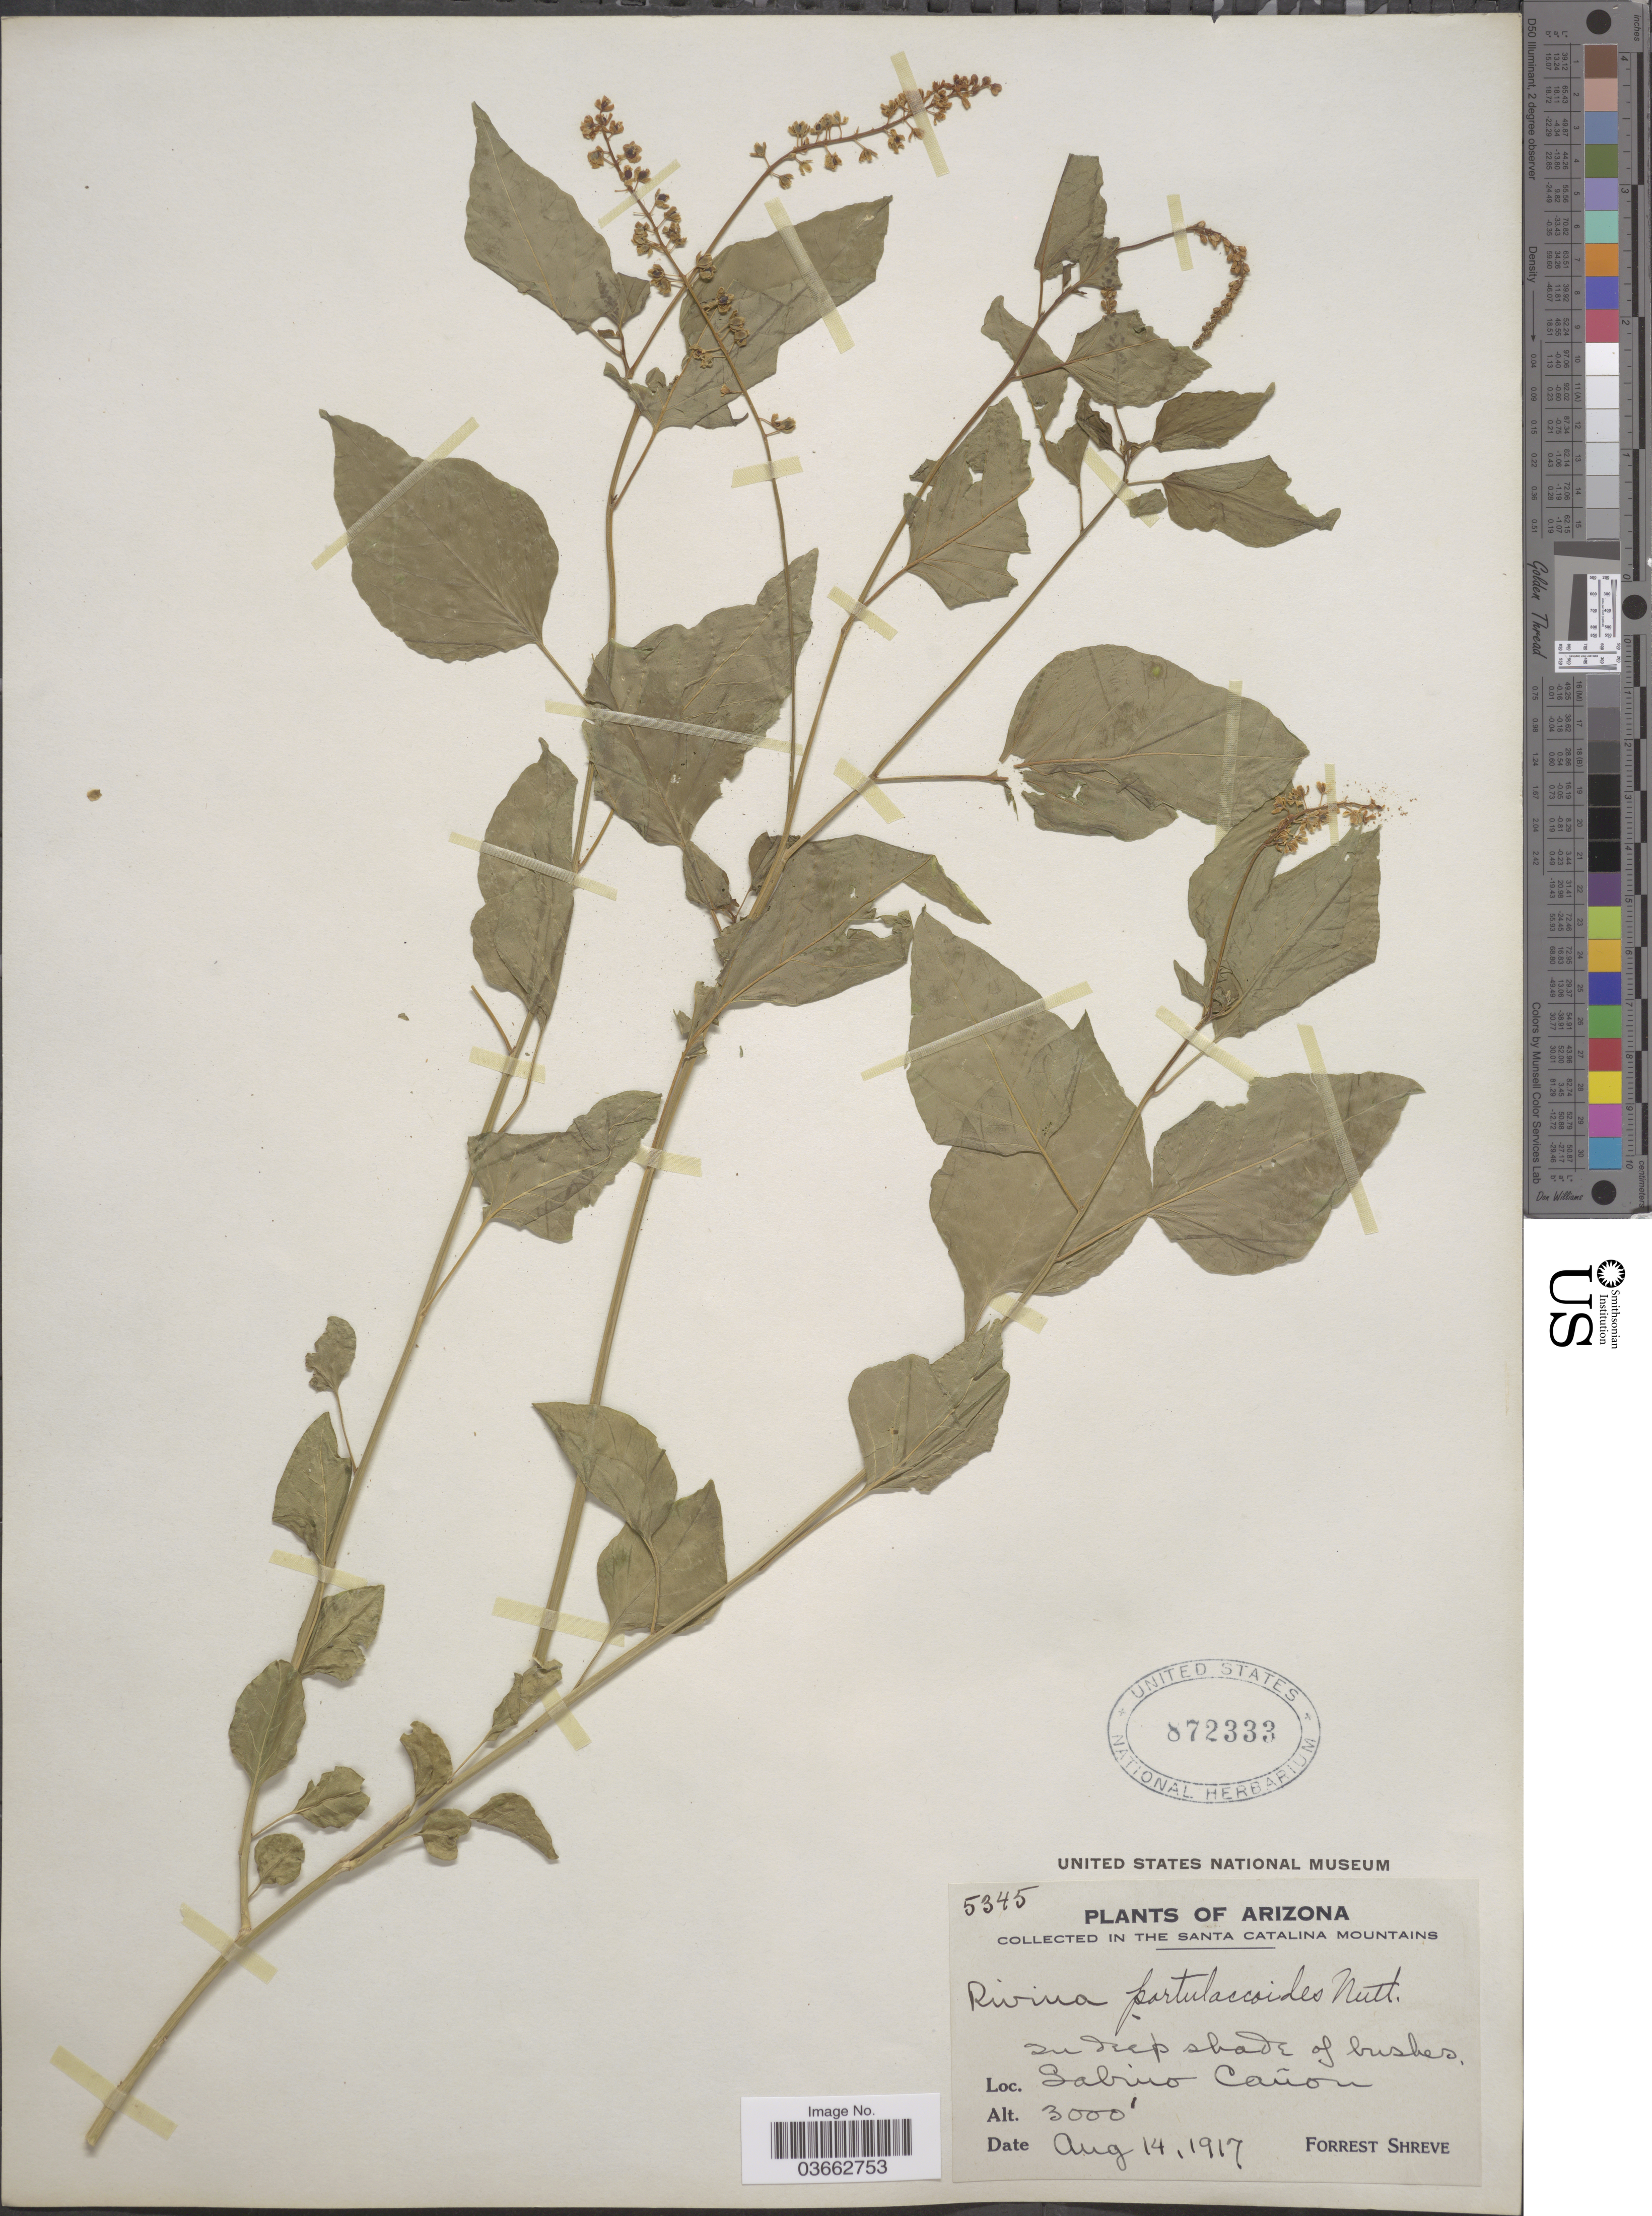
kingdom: Plantae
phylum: Tracheophyta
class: Magnoliopsida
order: Caryophyllales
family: Phytolaccaceae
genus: Rivina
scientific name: Rivina humilis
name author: L.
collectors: F. Shreve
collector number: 5345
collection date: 1917-08-14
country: United States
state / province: Arizona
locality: In the Santa Catalina Mountains. Sabino Cañon.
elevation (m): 914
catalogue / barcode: US 872333